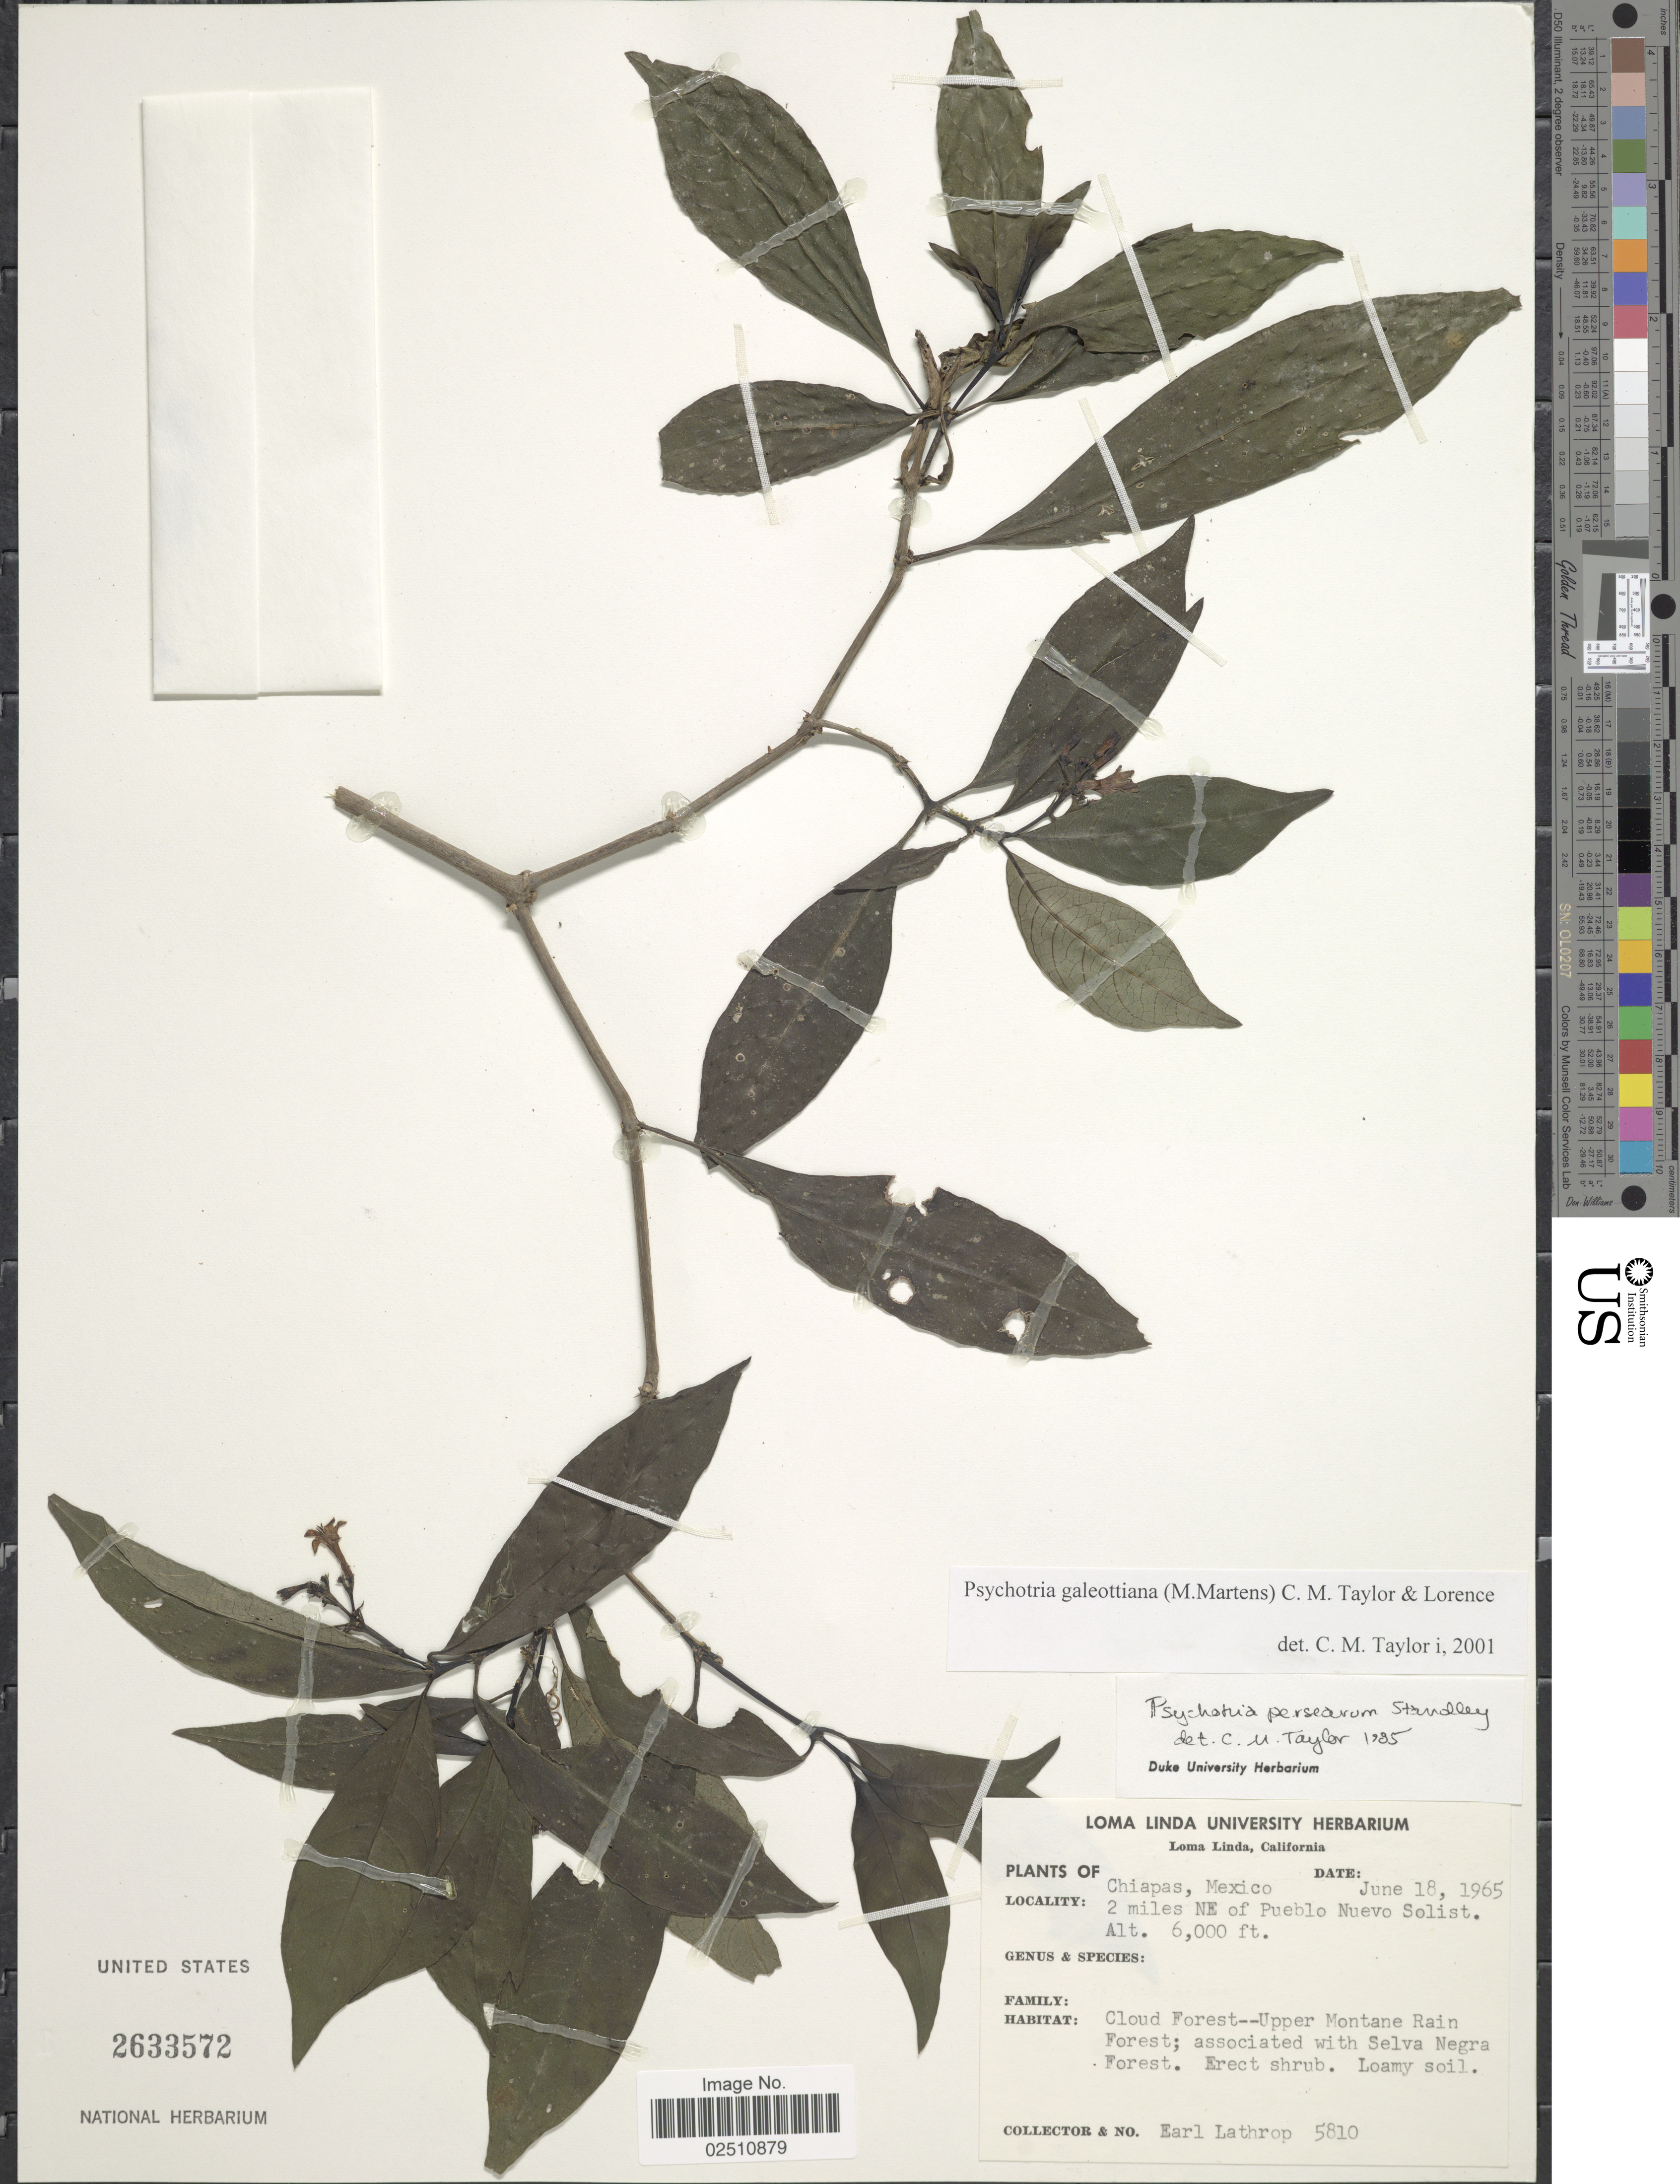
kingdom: Plantae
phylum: Tracheophyta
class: Magnoliopsida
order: Gentianales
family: Rubiaceae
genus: Psychotria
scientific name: Psychotria galeottiana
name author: (M. Martens) C.M. Taylor & Lorence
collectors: E. W. Lathrop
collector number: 5810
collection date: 1965-06-18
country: Mexico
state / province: Chiapas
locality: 2 miles NE of Pueblo Nuevo Solist, Cloud Forest, Upper Rain Forest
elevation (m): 1829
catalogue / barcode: US 2633572